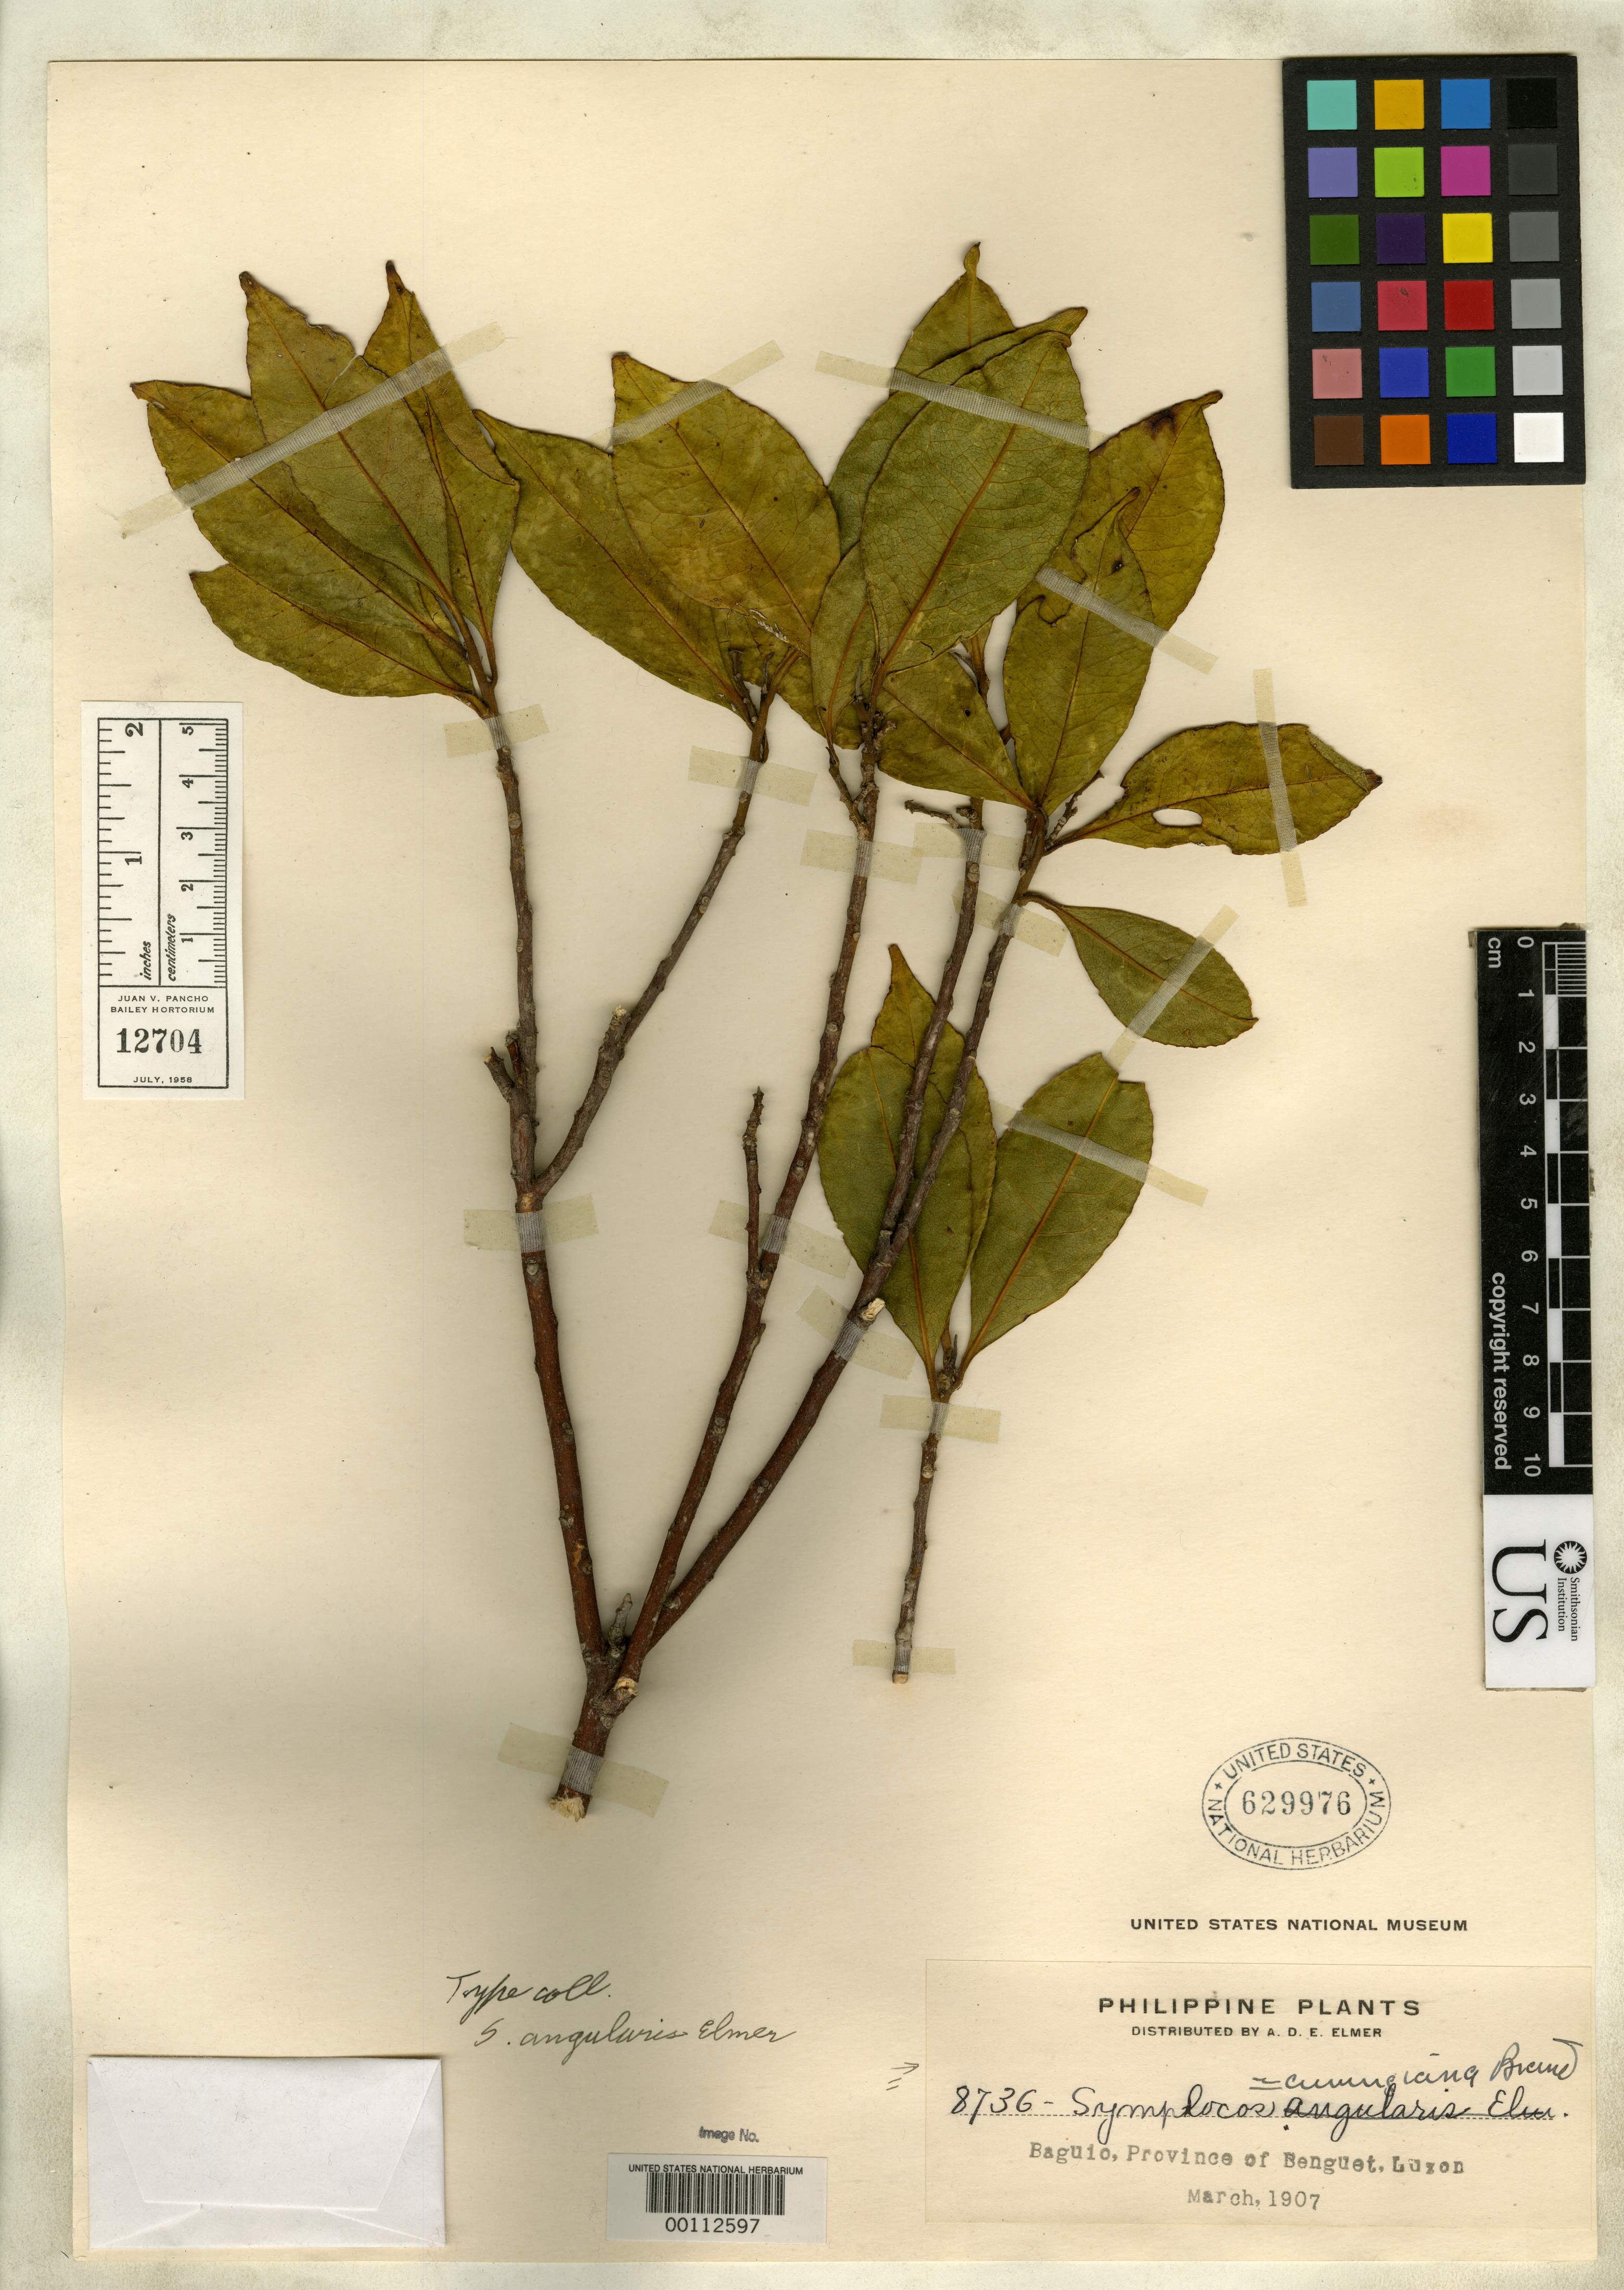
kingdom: Plantae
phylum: Tracheophyta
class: Magnoliopsida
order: Ericales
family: Symplocaceae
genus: Symplocos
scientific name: Symplocos angularis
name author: Elmer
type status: Isosyntype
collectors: A. D. E. Elmer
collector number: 8736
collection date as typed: Mar 1907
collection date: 1907-03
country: Philippines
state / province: Cordillera (Administrative Region)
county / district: Benguet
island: Luzon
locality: Baguio.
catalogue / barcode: US 629976